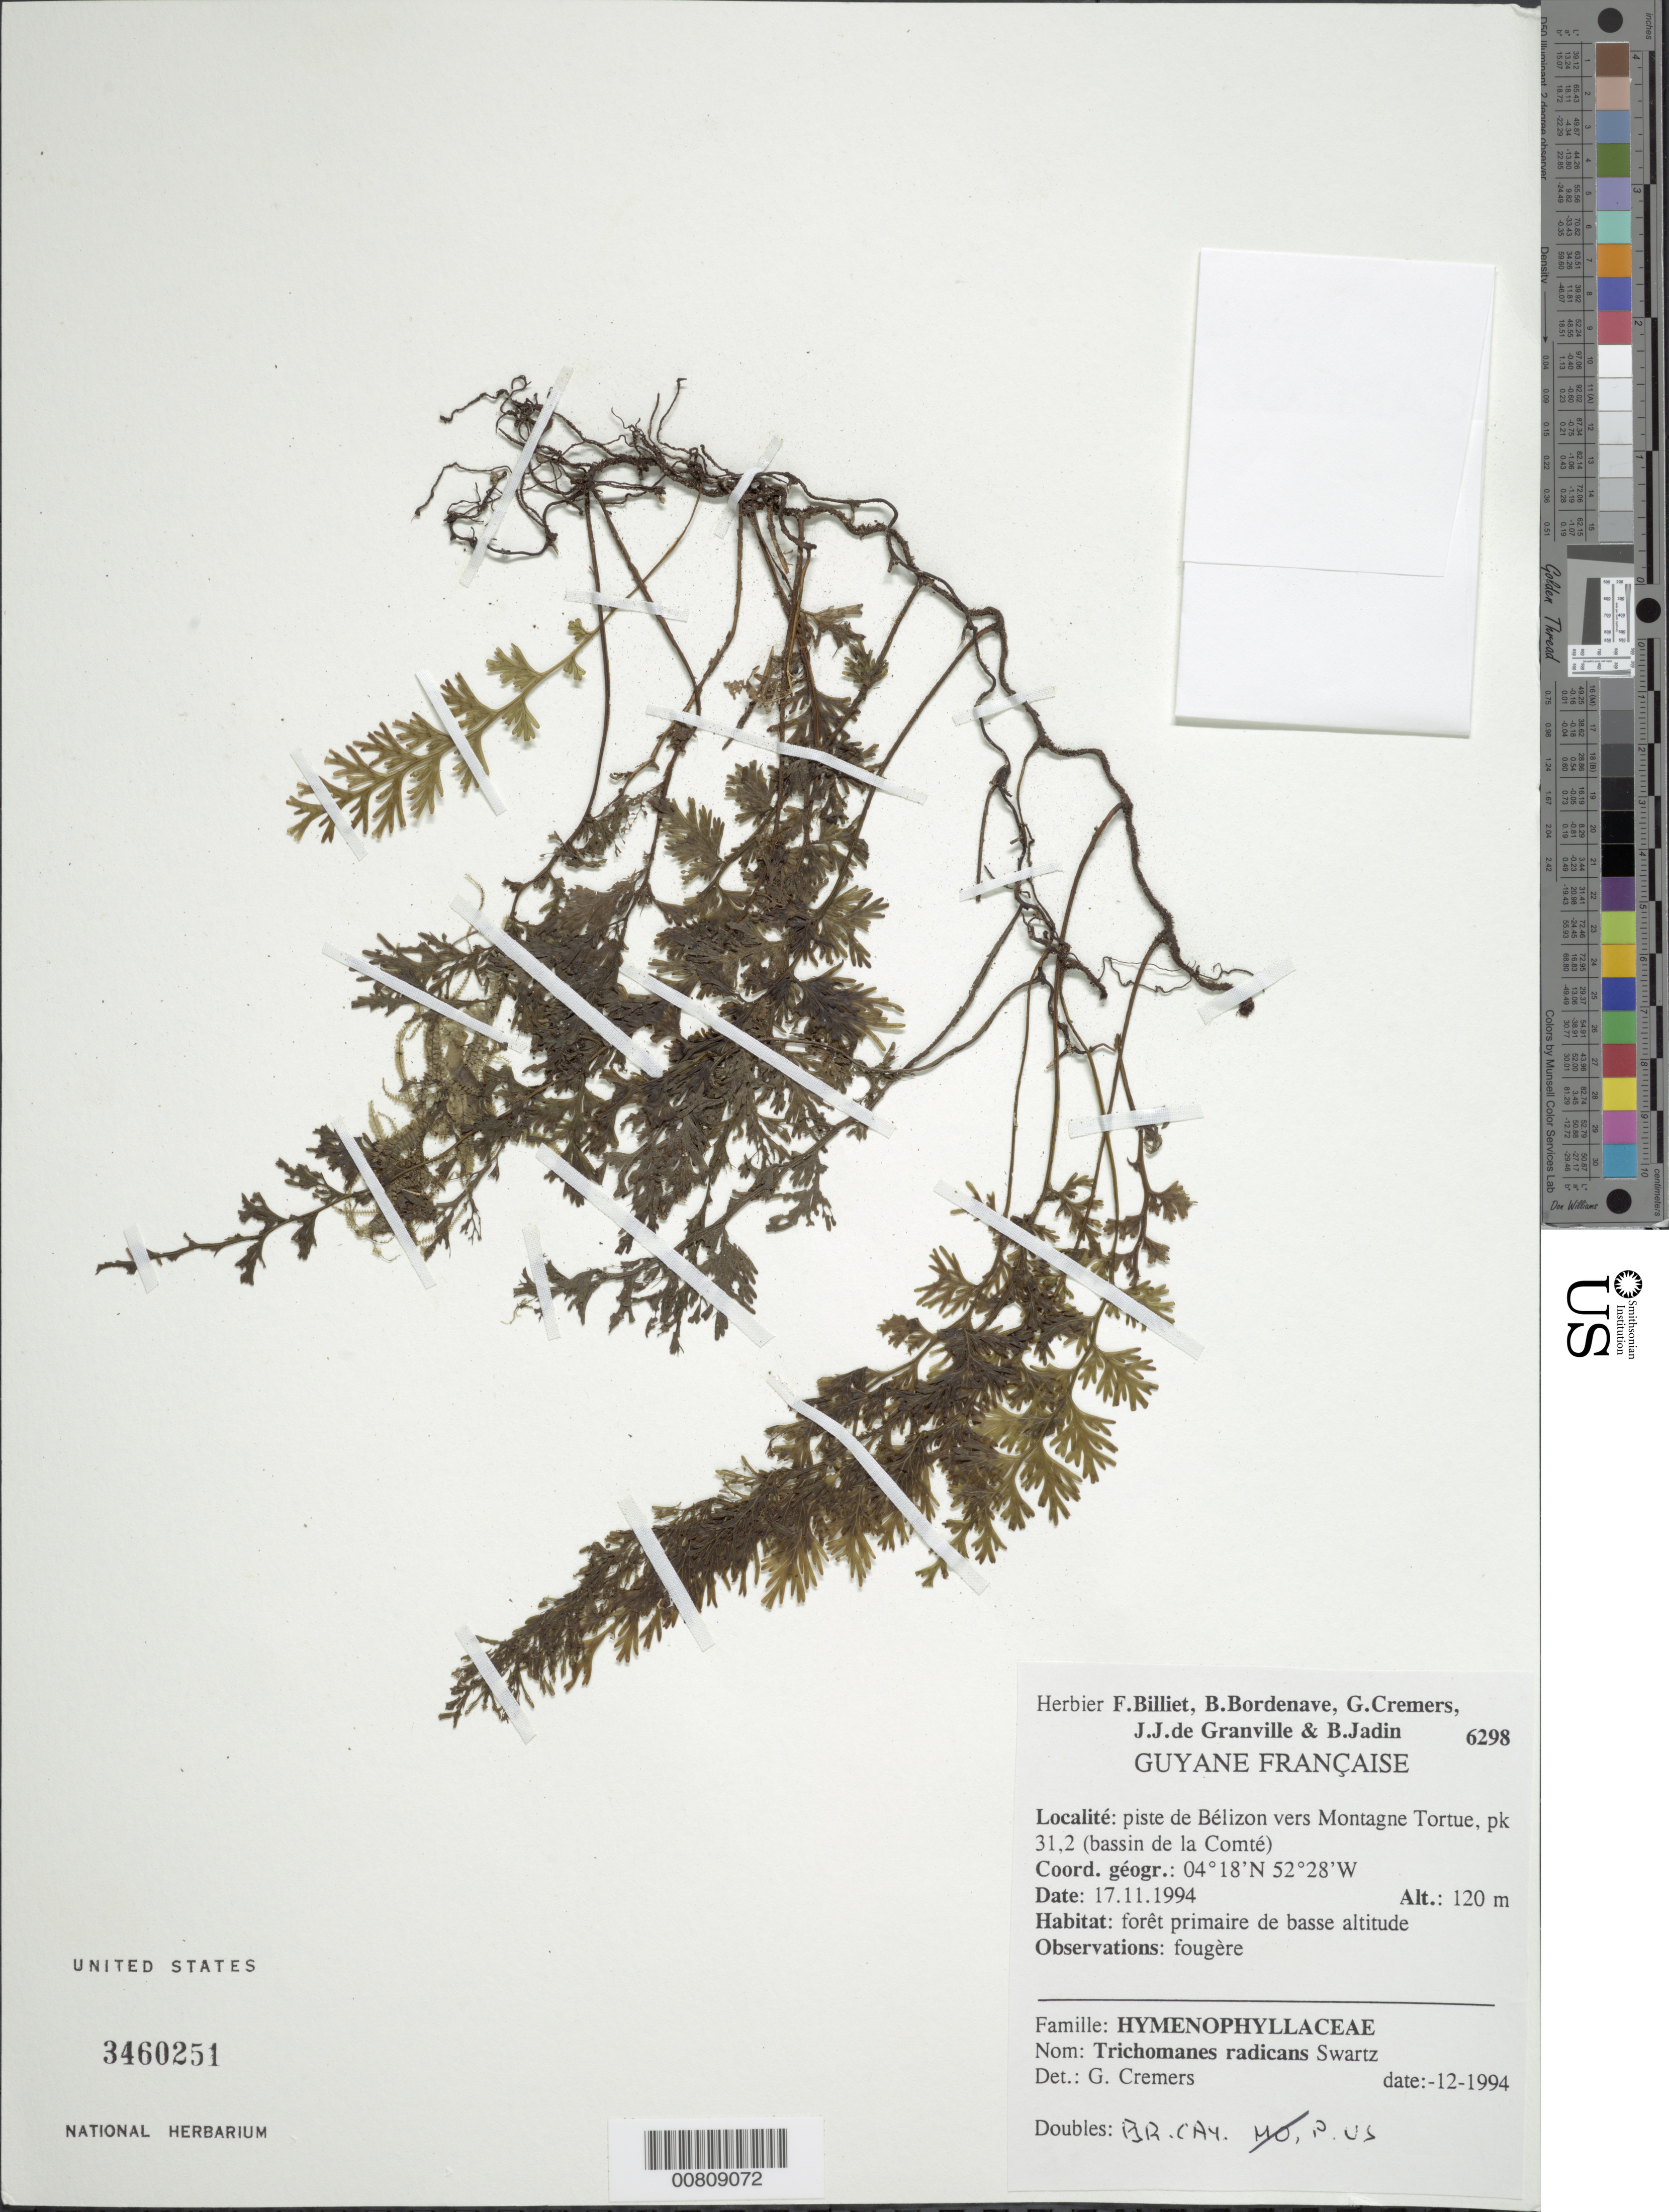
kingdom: Plantae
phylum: Tracheophyta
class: Polypodiopsida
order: Hymenophyllales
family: Hymenophyllaceae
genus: Vandenboschia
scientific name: Vandenboschia radicans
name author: (Sw.) Copel.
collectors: F. Billiet, G. Cremers, B. Bordenave, J.-J. de Granville & B. Jadin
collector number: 6298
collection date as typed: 17-Nov-94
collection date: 1994-11-17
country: French Guiana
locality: Piste de Bélizon, vers Montagne Tortue, pk 31.2 (Bassin de la Comté)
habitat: Primary forest, low altitude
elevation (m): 120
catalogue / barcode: US 3460251